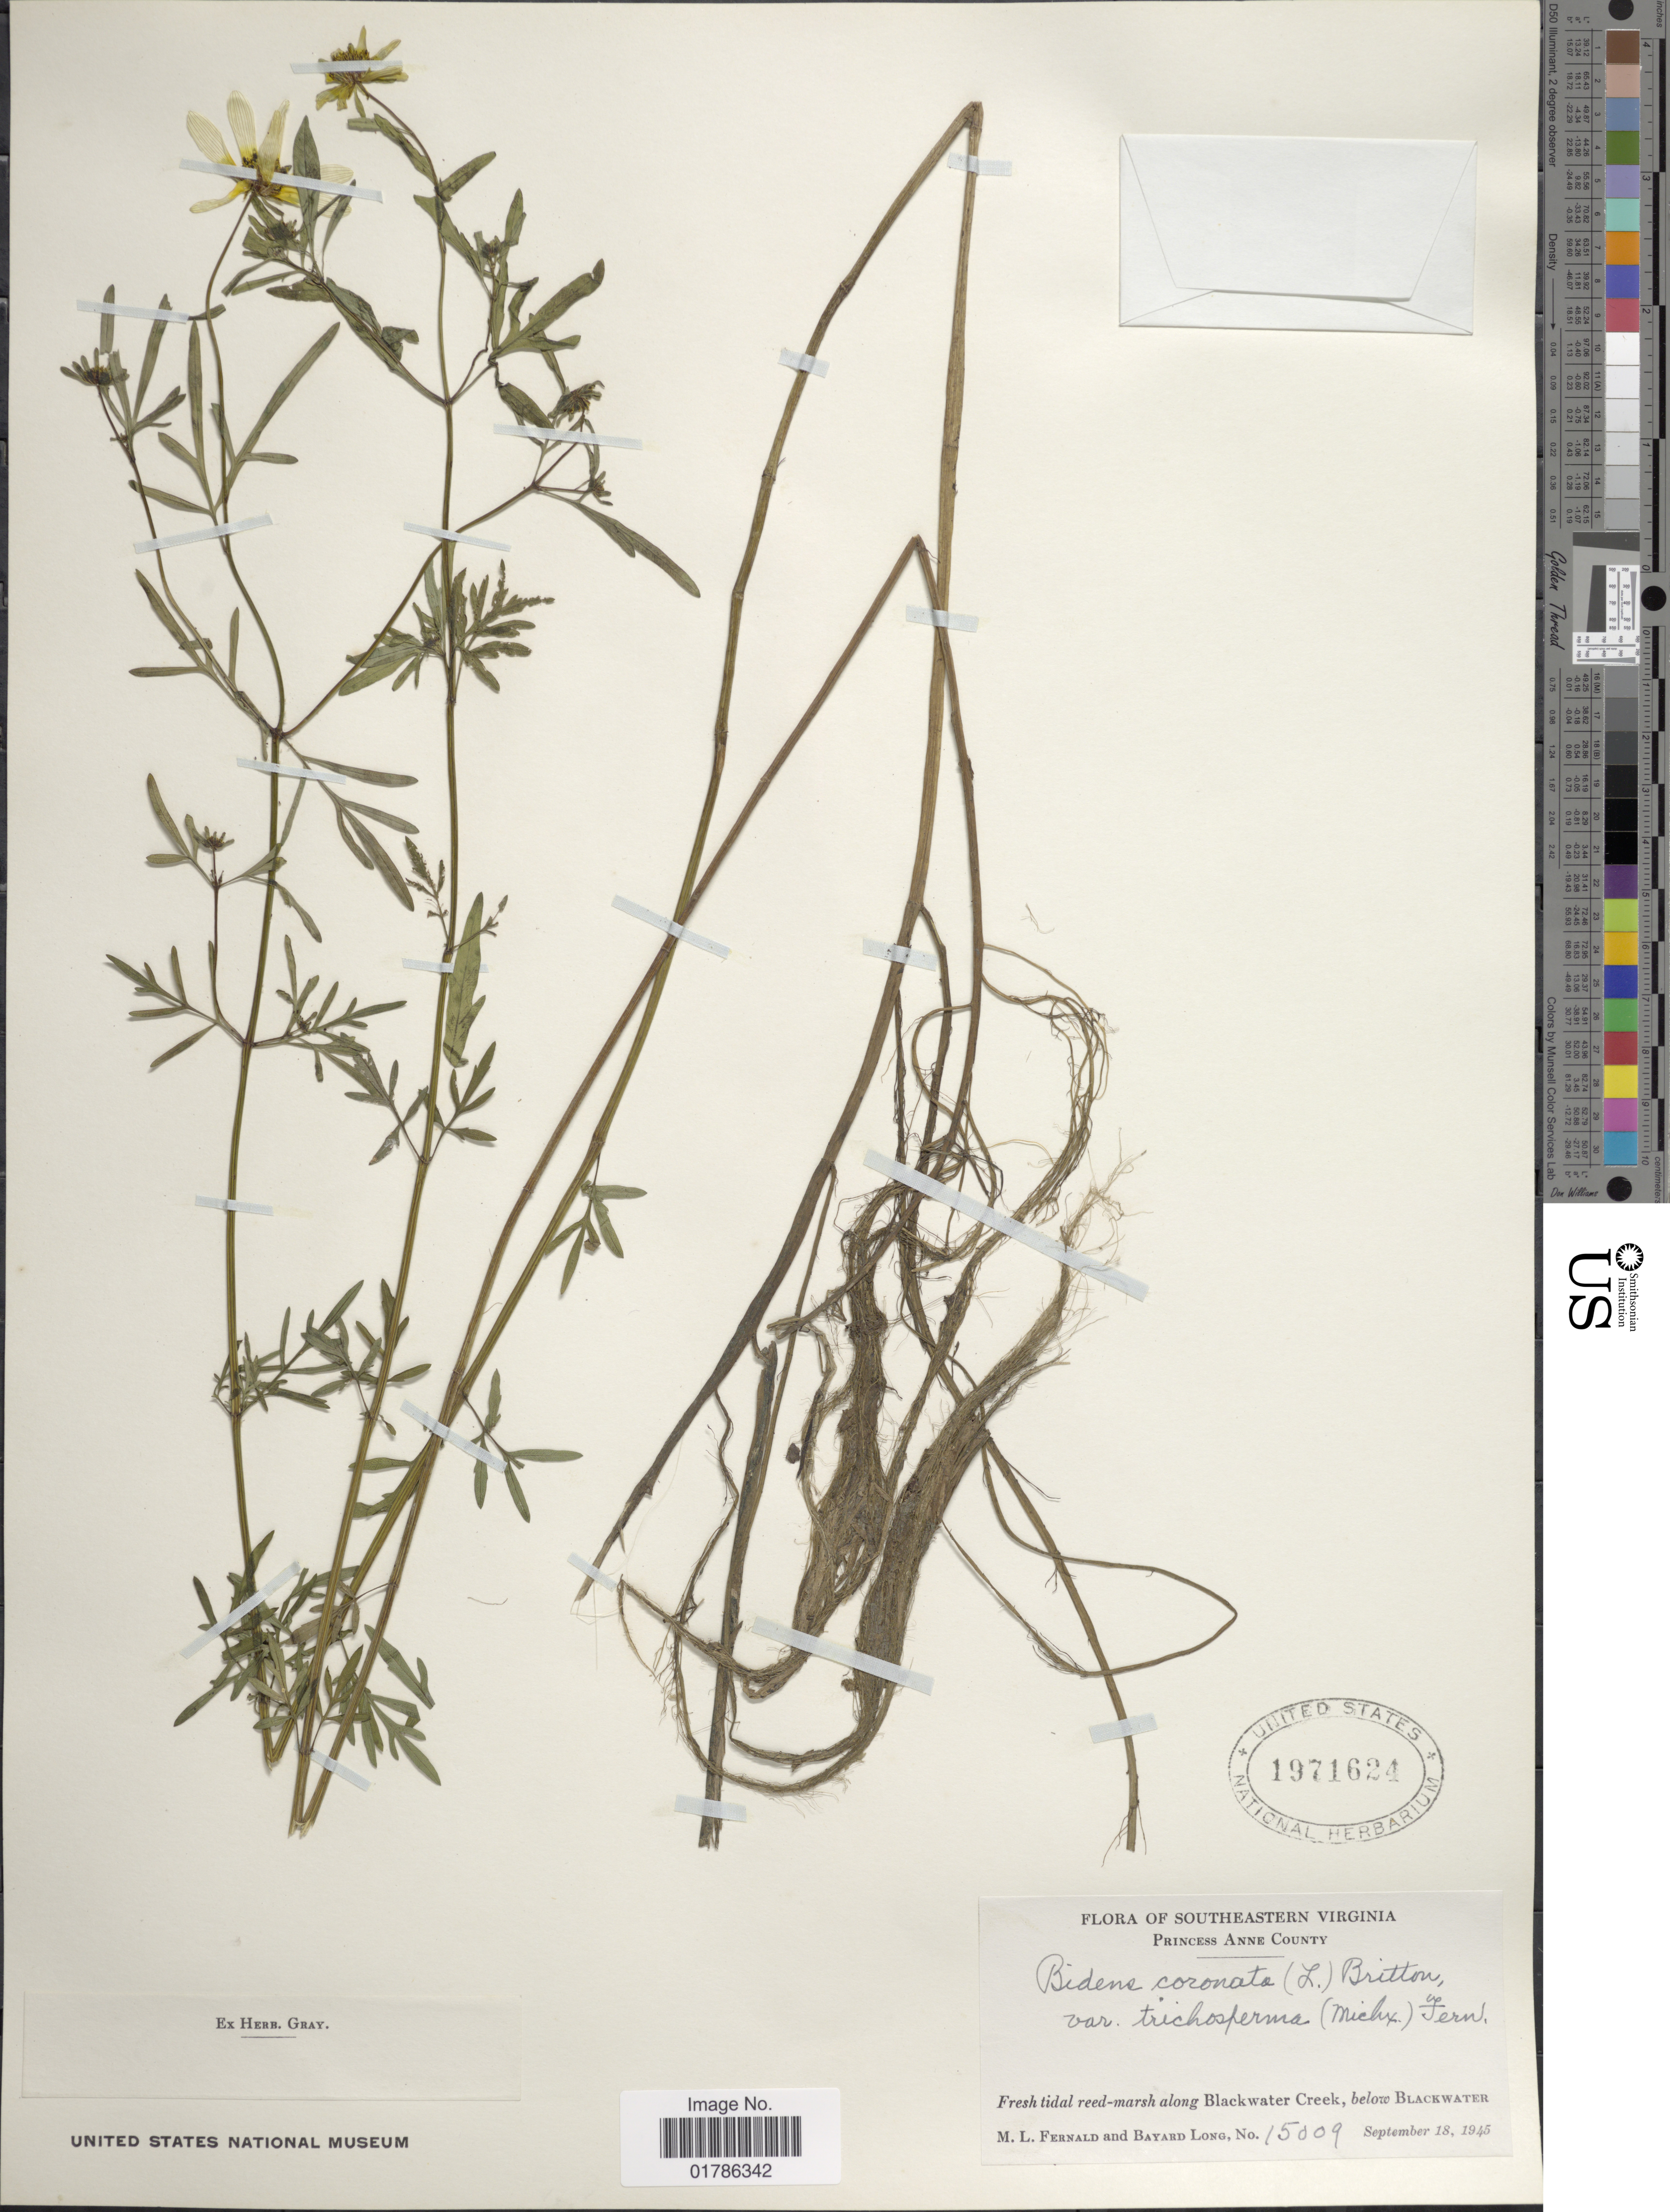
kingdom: Plantae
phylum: Tracheophyta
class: Magnoliopsida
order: Asterales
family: Asteraceae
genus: Bidens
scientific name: Bidens coronata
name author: (L.) Britton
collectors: M. L. Fernald & B. Long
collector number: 15009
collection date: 1945-09-18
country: United States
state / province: Virginia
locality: Southeastern Virginia, along Blackwater Creek, below Blackwater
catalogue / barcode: US 1971624